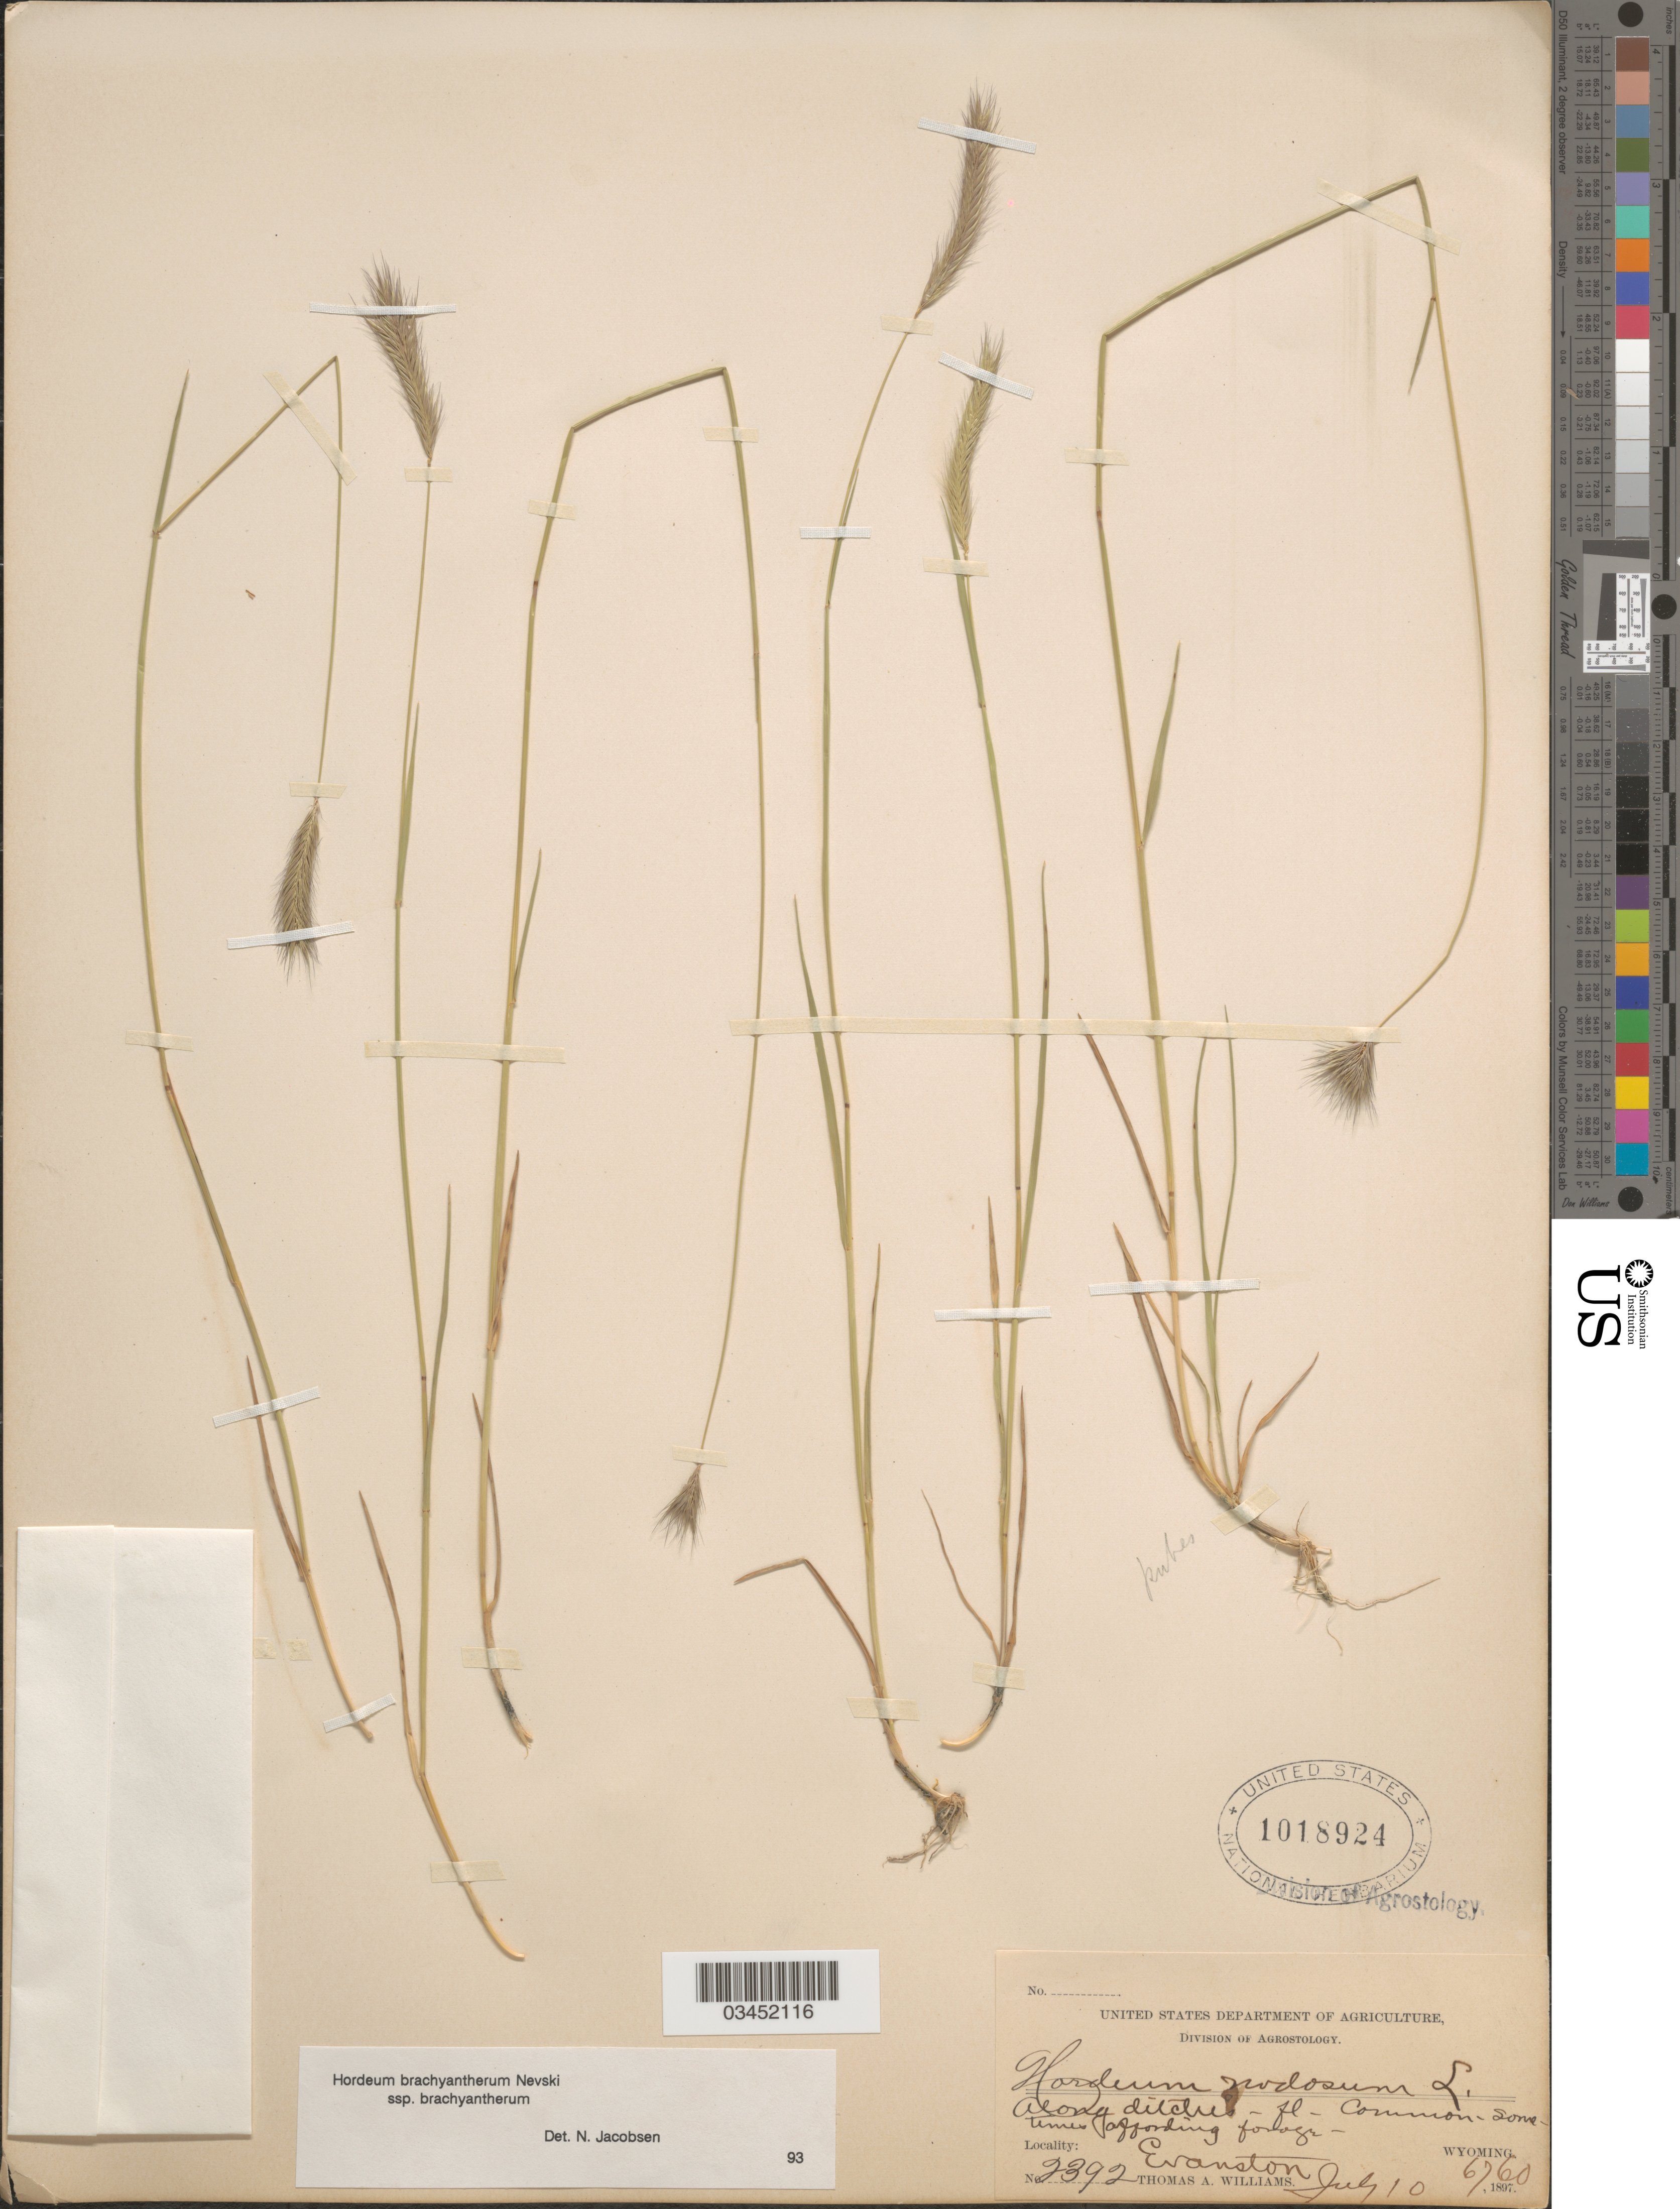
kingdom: Plantae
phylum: Tracheophyta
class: Liliopsida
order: Poales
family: Poaceae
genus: Hordeum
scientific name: Hordeum brachyantherum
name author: Nevski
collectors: T. A. Williams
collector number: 2392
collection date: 1897-07-10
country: United States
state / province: Wyoming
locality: Along ditches - common. Evanston.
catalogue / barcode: US 1018924